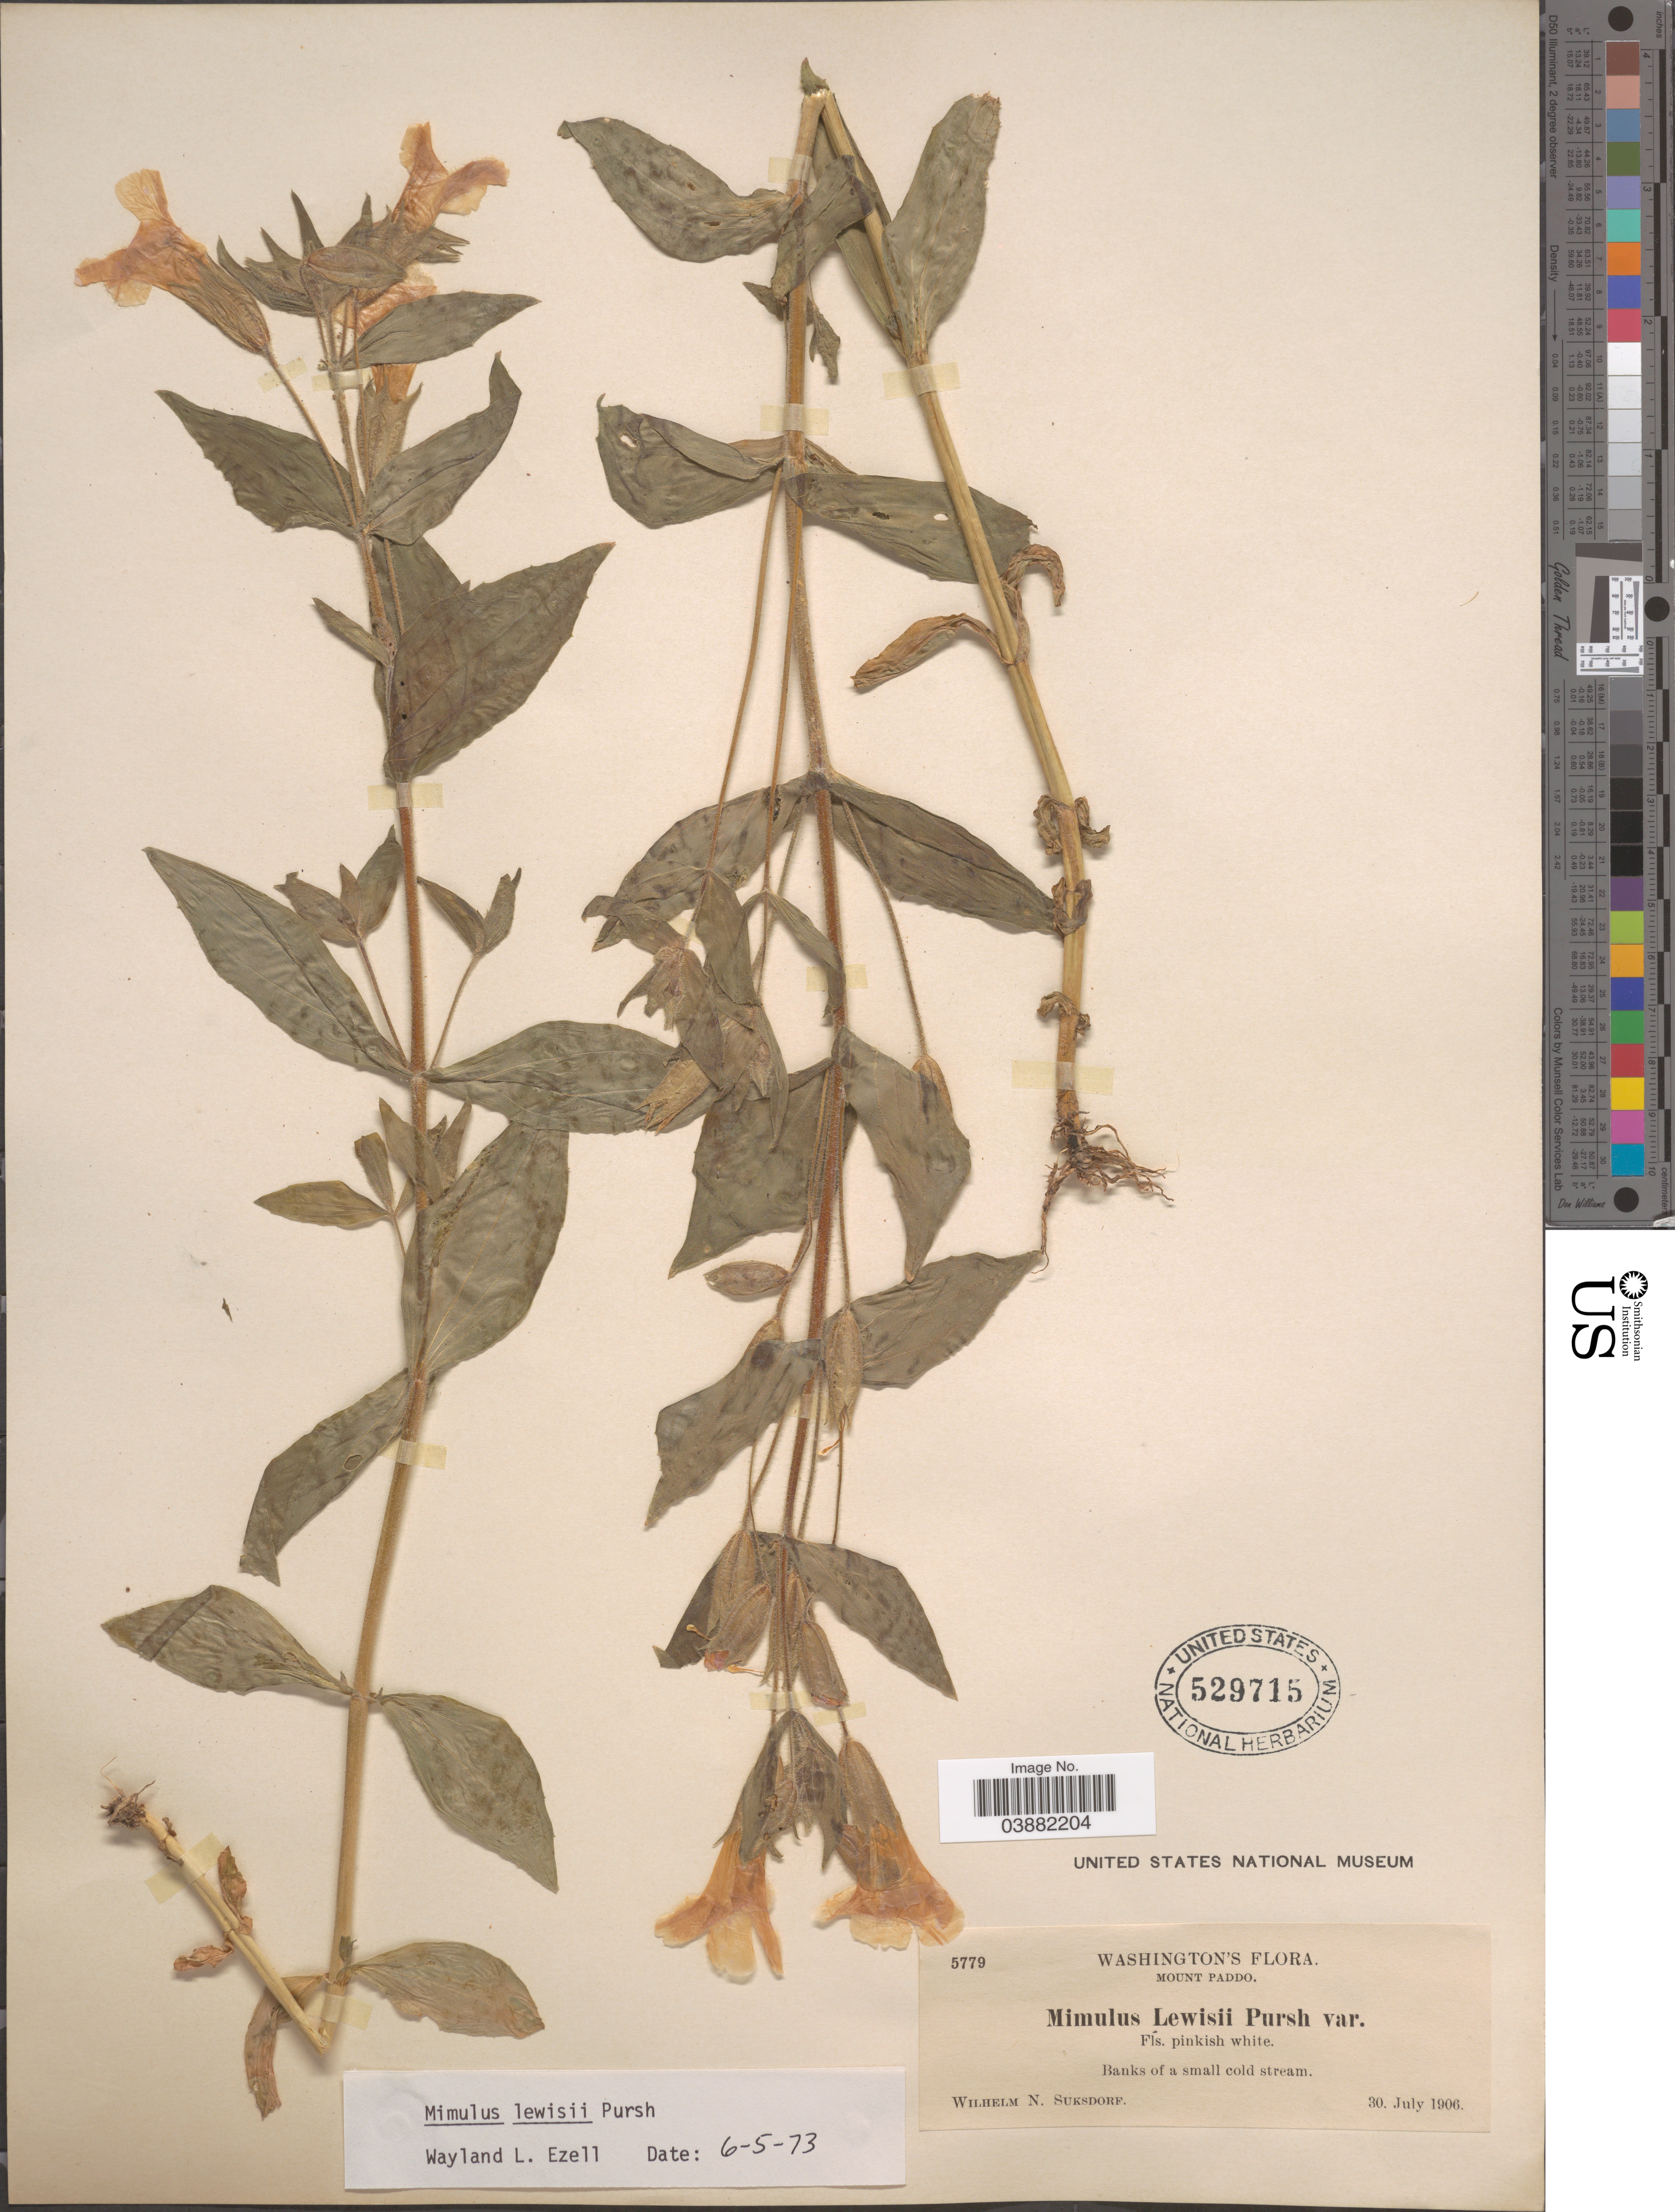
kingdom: Plantae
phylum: Tracheophyta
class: Magnoliopsida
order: Lamiales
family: Phrymaceae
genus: Mimulus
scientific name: Mimulus lewisii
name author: Pursh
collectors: W. N. Suksdorf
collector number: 5779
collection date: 1906-07-30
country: United States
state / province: Washington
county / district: Skamania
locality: Mount Paddo. Banks of a small cold stream.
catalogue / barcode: US 529715